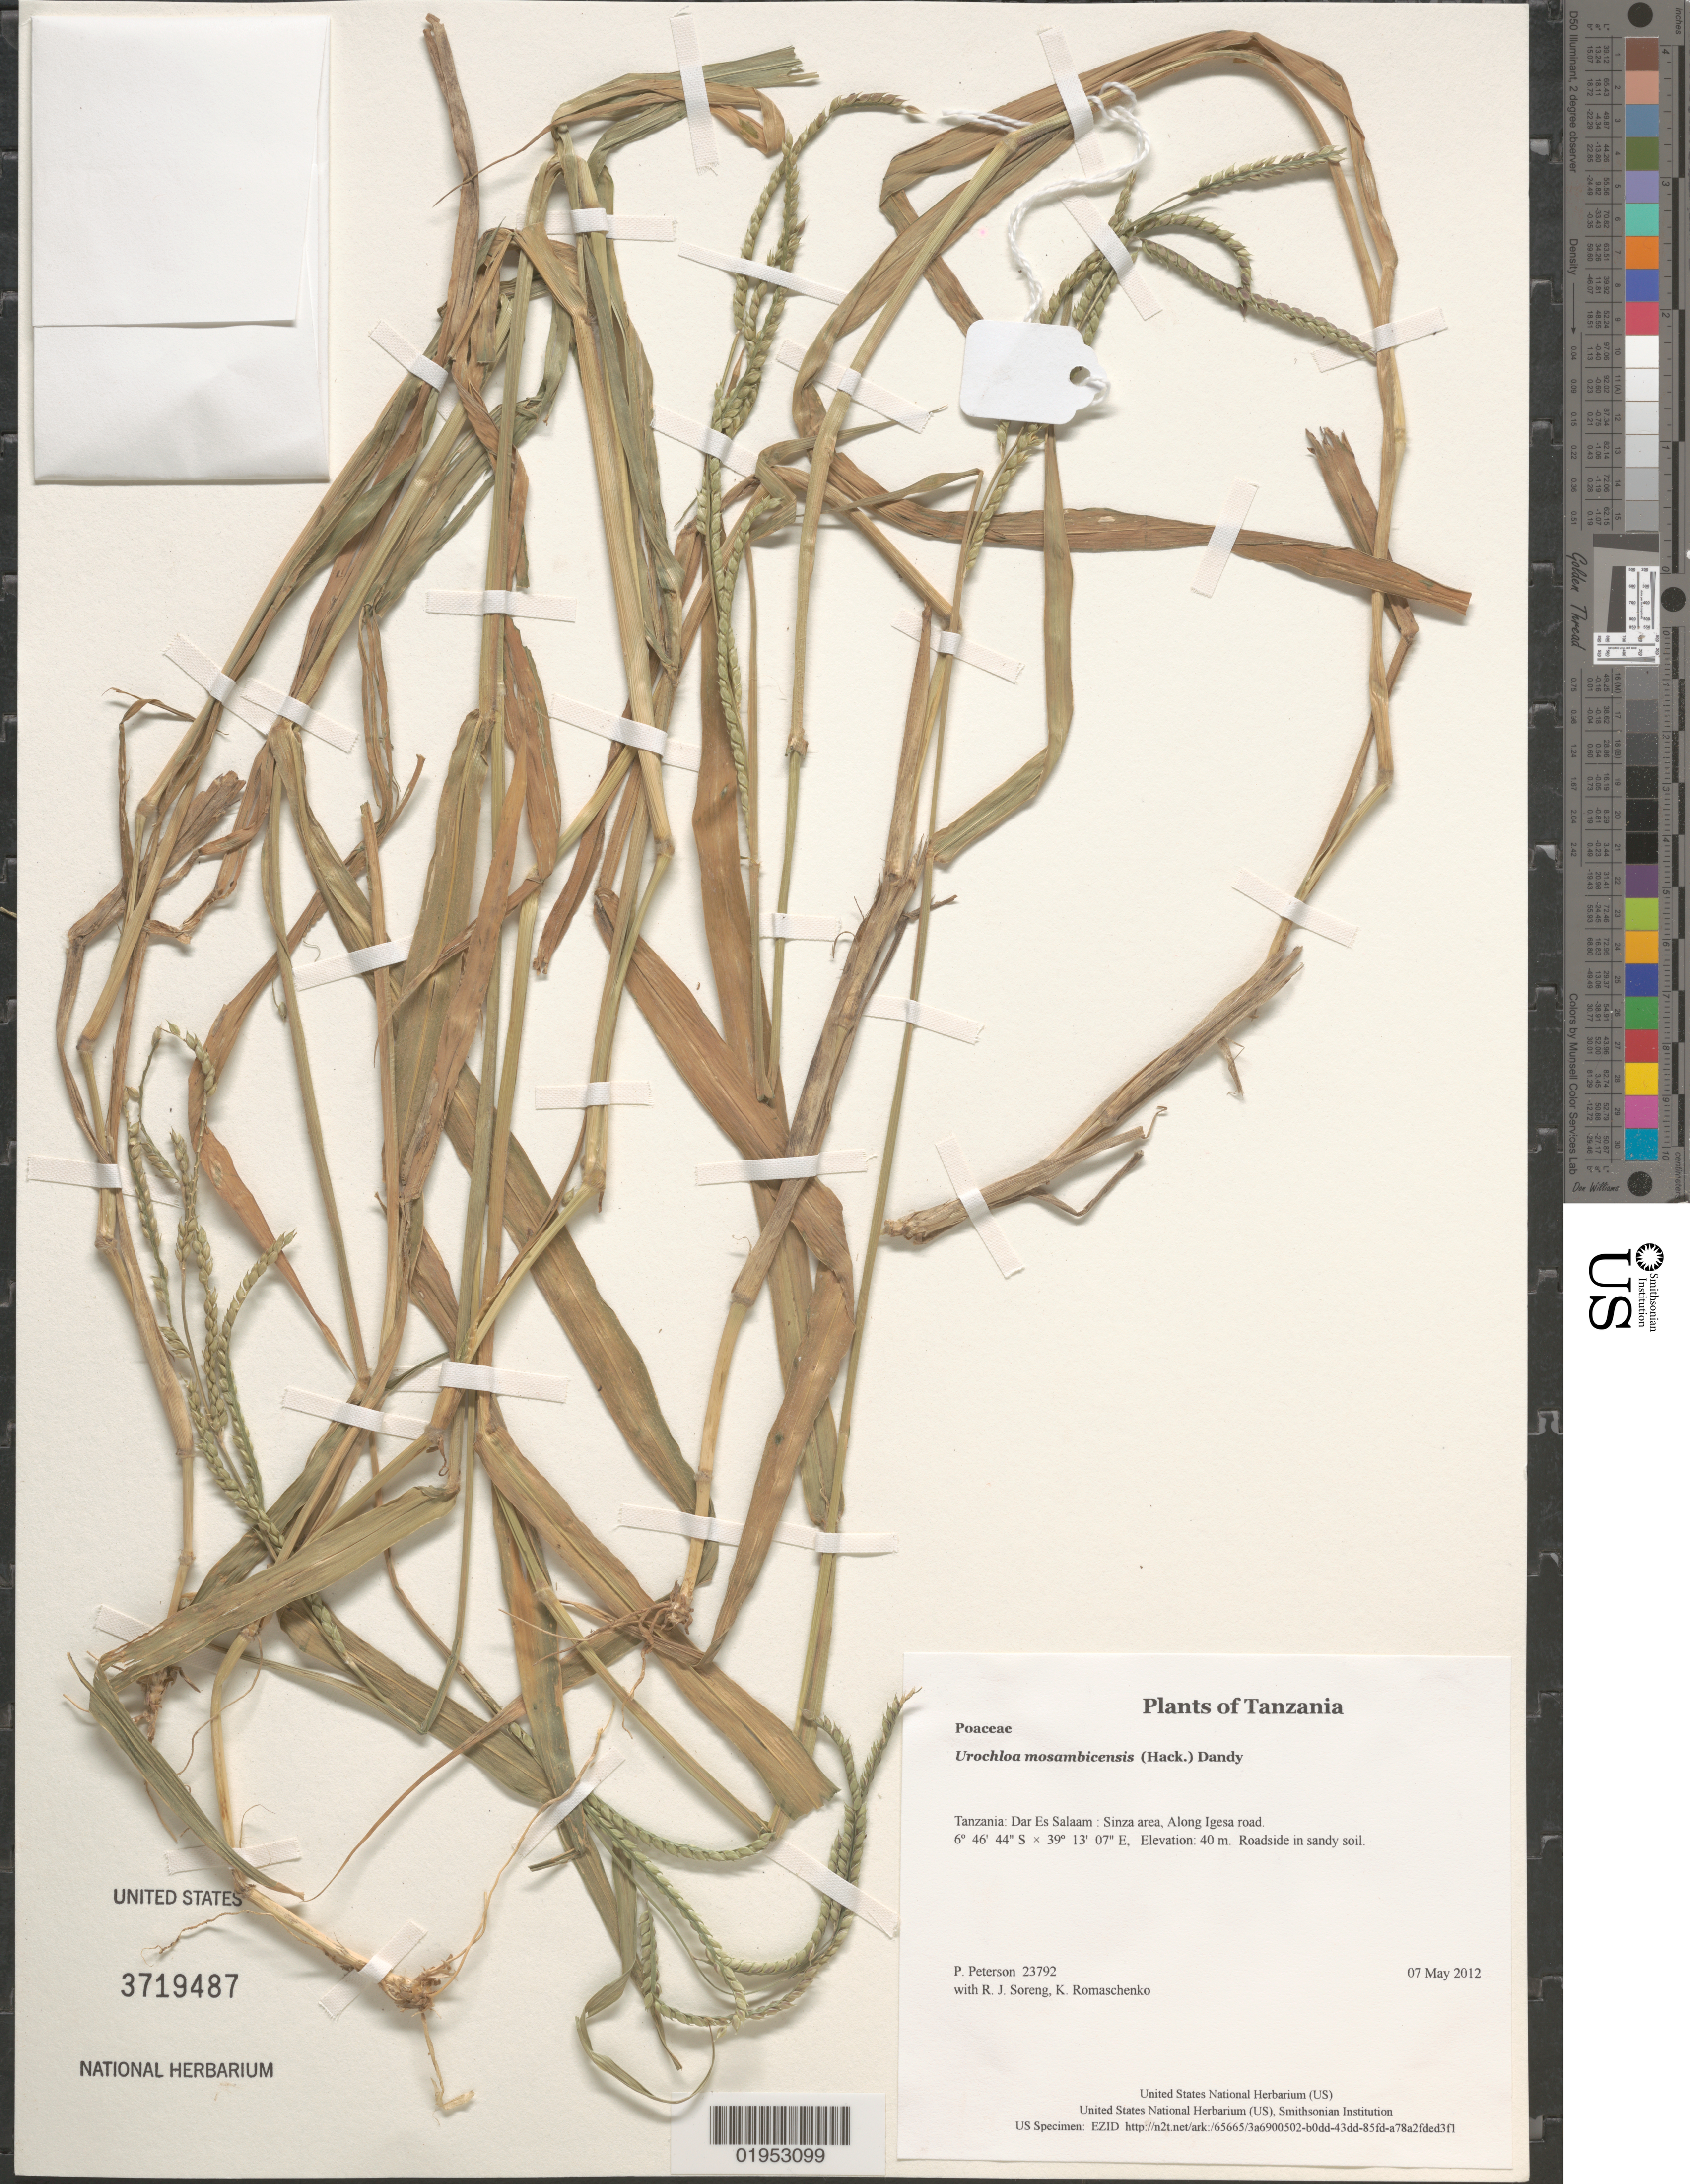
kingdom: Plantae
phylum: Tracheophyta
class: Liliopsida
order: Poales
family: Poaceae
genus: Urochloa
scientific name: Urochloa mosambicensis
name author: (Hack.) Dandy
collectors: P. M. Peterson, R. J. Soreng & K. Romaschenko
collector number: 23792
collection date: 2012-05-07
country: Tanzania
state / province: Dar Es Salaam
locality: Sinza area, Along Igesa road.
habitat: Roadside in sandy soil.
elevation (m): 40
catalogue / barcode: US 3719487